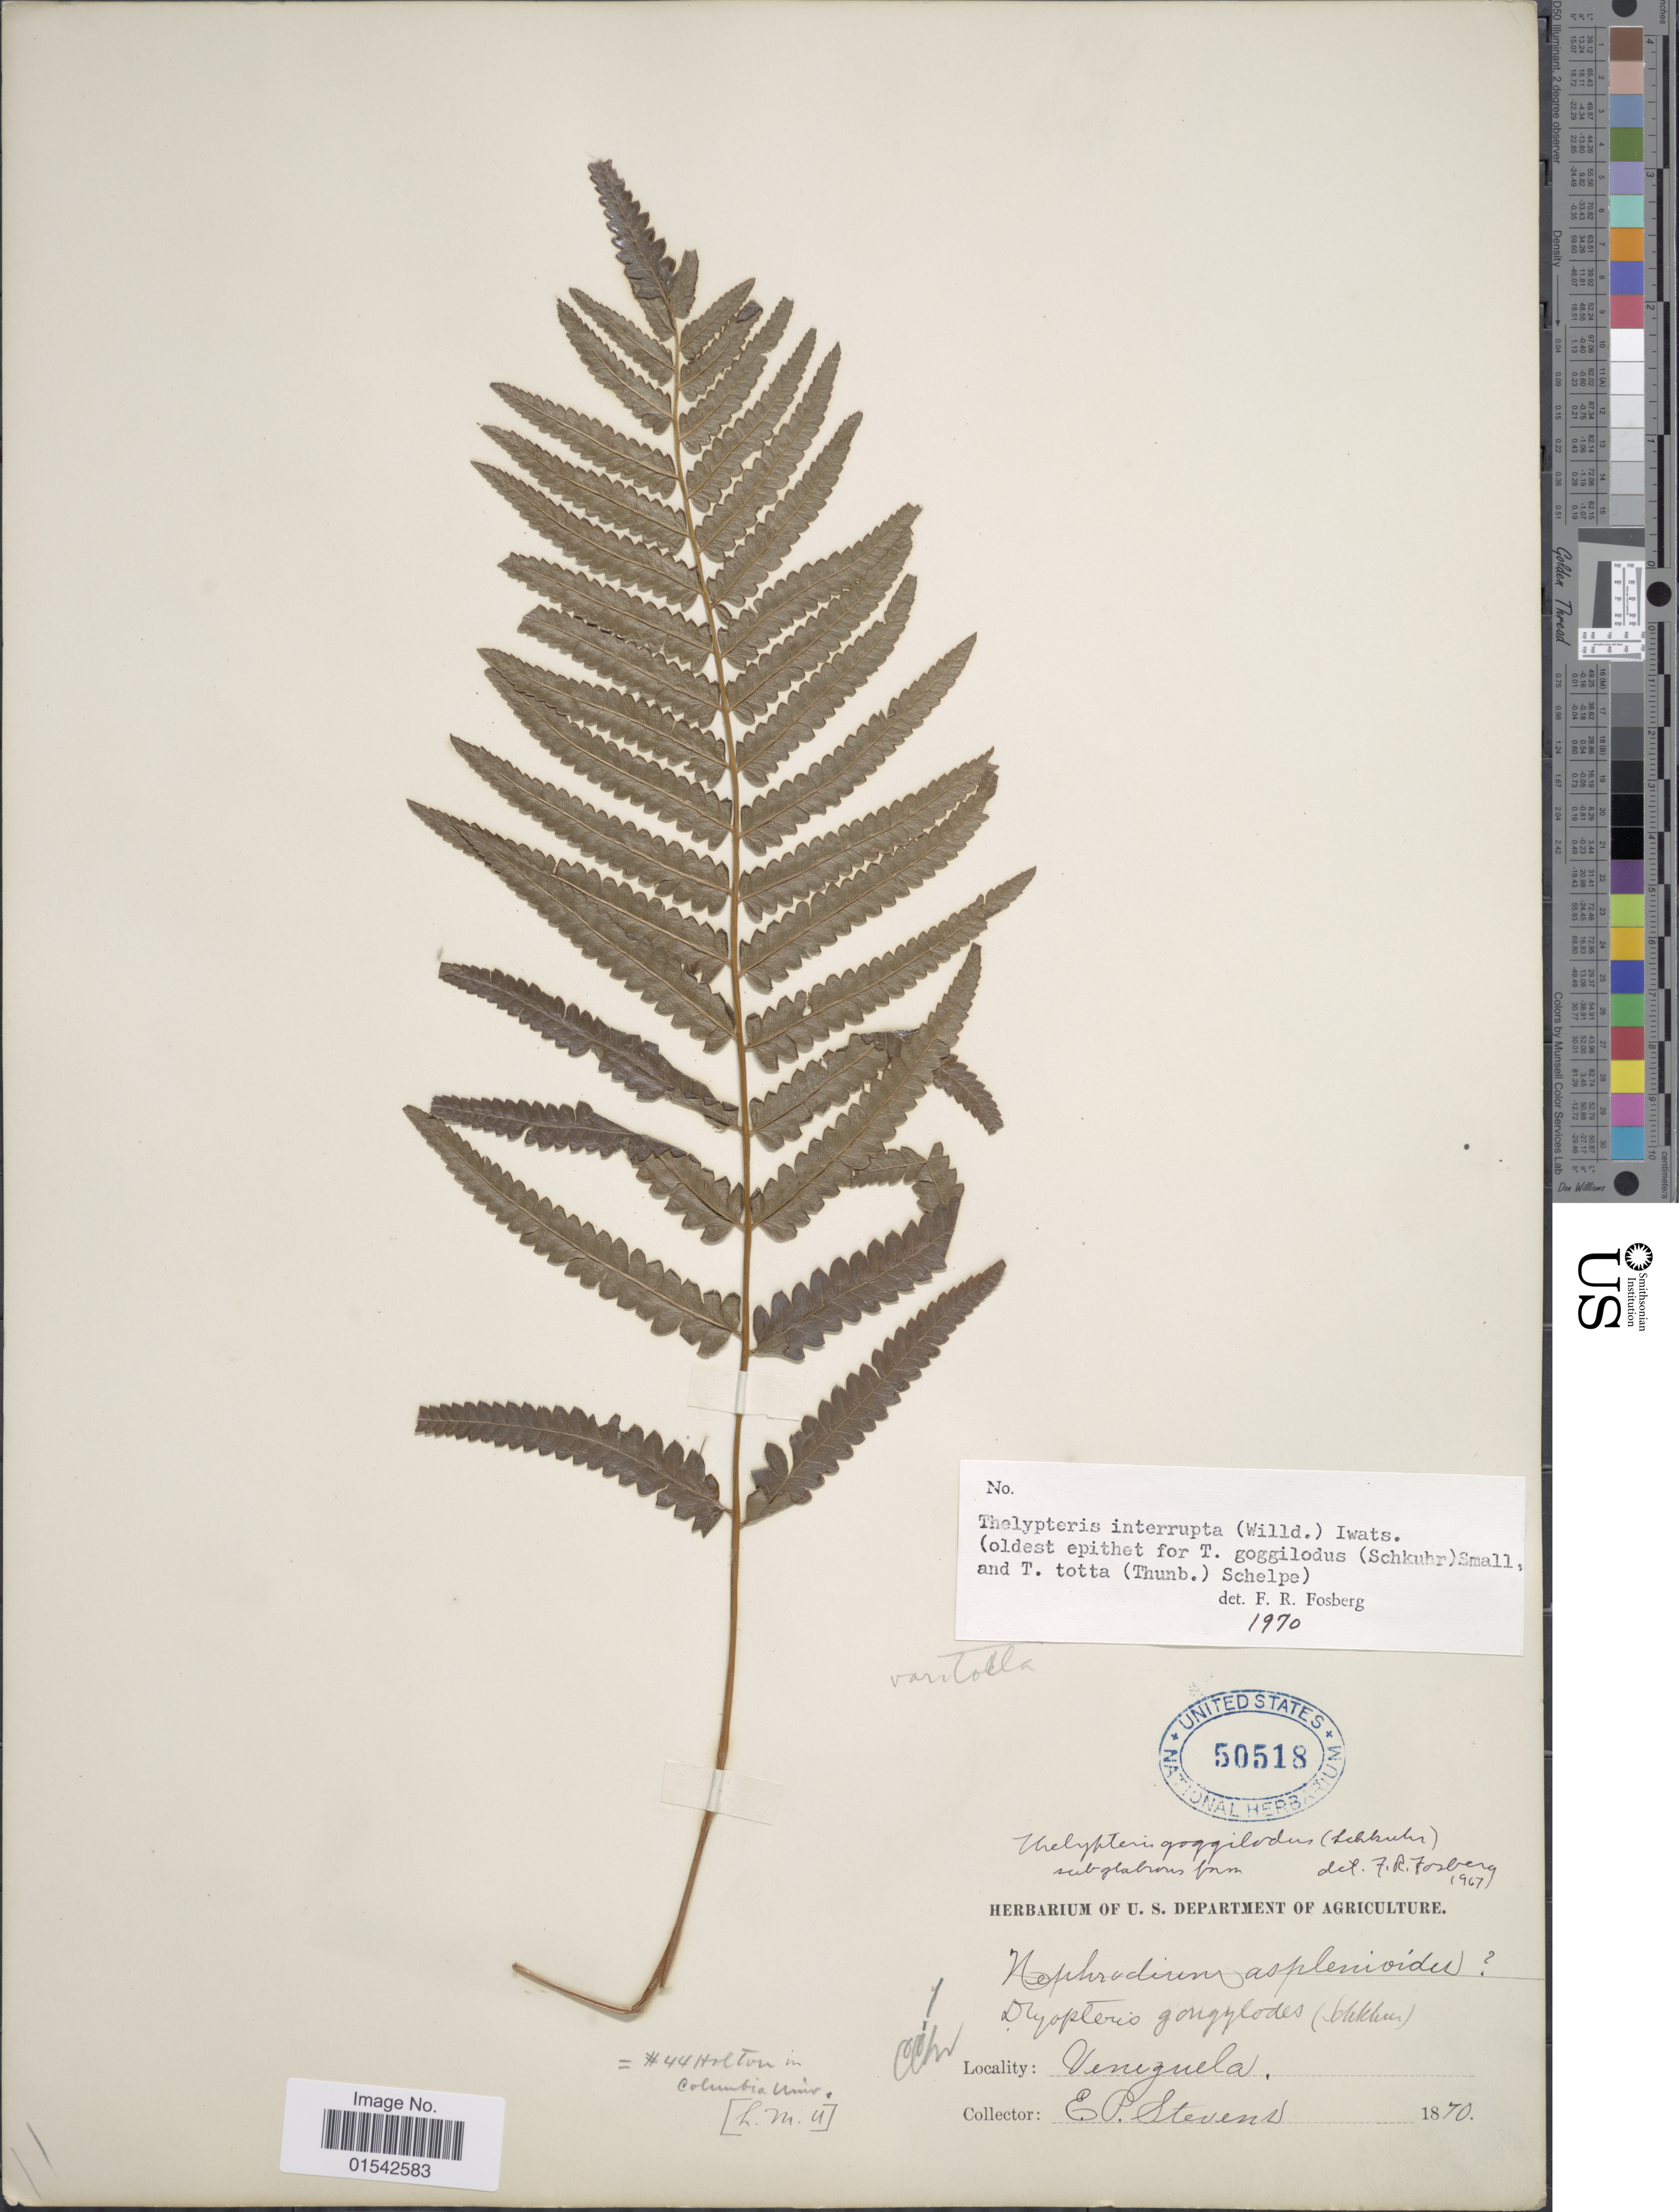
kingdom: Plantae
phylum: Tracheophyta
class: Polypodiopsida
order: Polypodiales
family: Thelypteridaceae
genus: Cyclosorus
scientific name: Cyclosorus interruptus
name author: (Willd.) H. Itô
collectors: E. Stevens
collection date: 1870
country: Venezuela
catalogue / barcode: US 50518